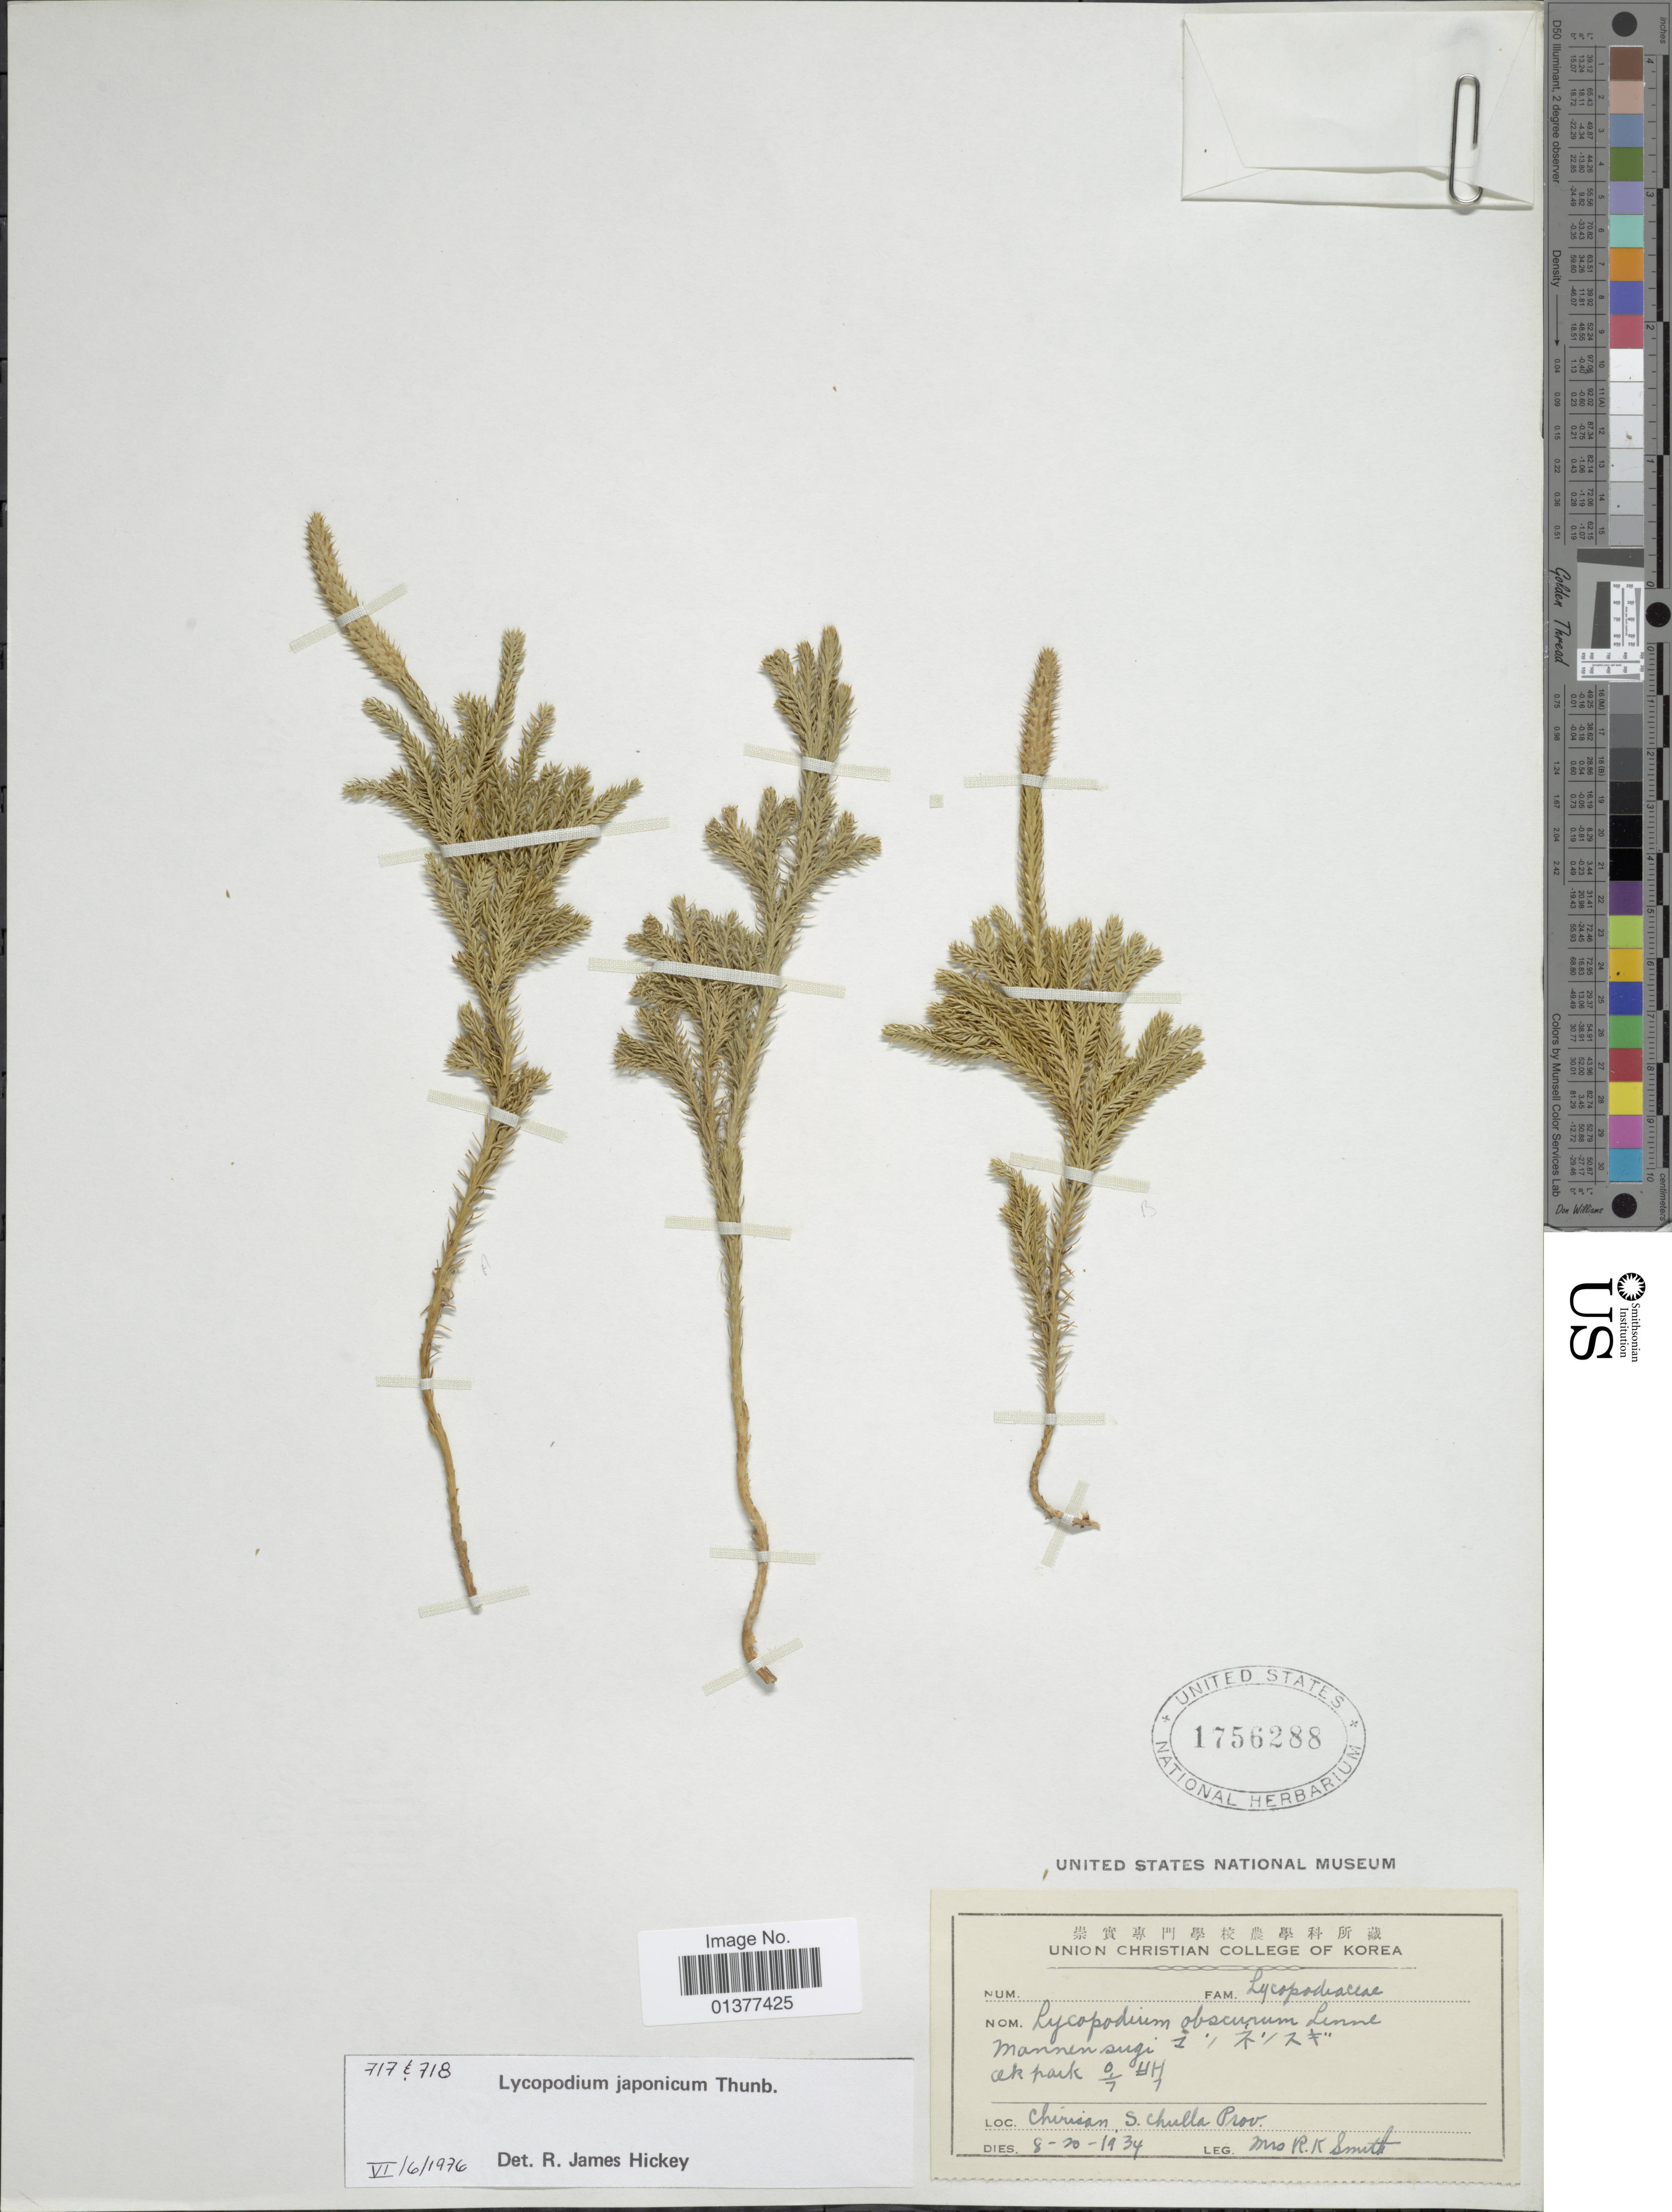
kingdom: Plantae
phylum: Tracheophyta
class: Lycopodiopsida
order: Lycopodiales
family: Lycopodiaceae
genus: Lycopodium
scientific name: Lycopodium japonicum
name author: Thunb.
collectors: R. Smith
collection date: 1934-10-08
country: South Korea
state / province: South Jeolla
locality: Chirian S. Chulla prov. (Mt. Jiri)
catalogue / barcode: US 1756288